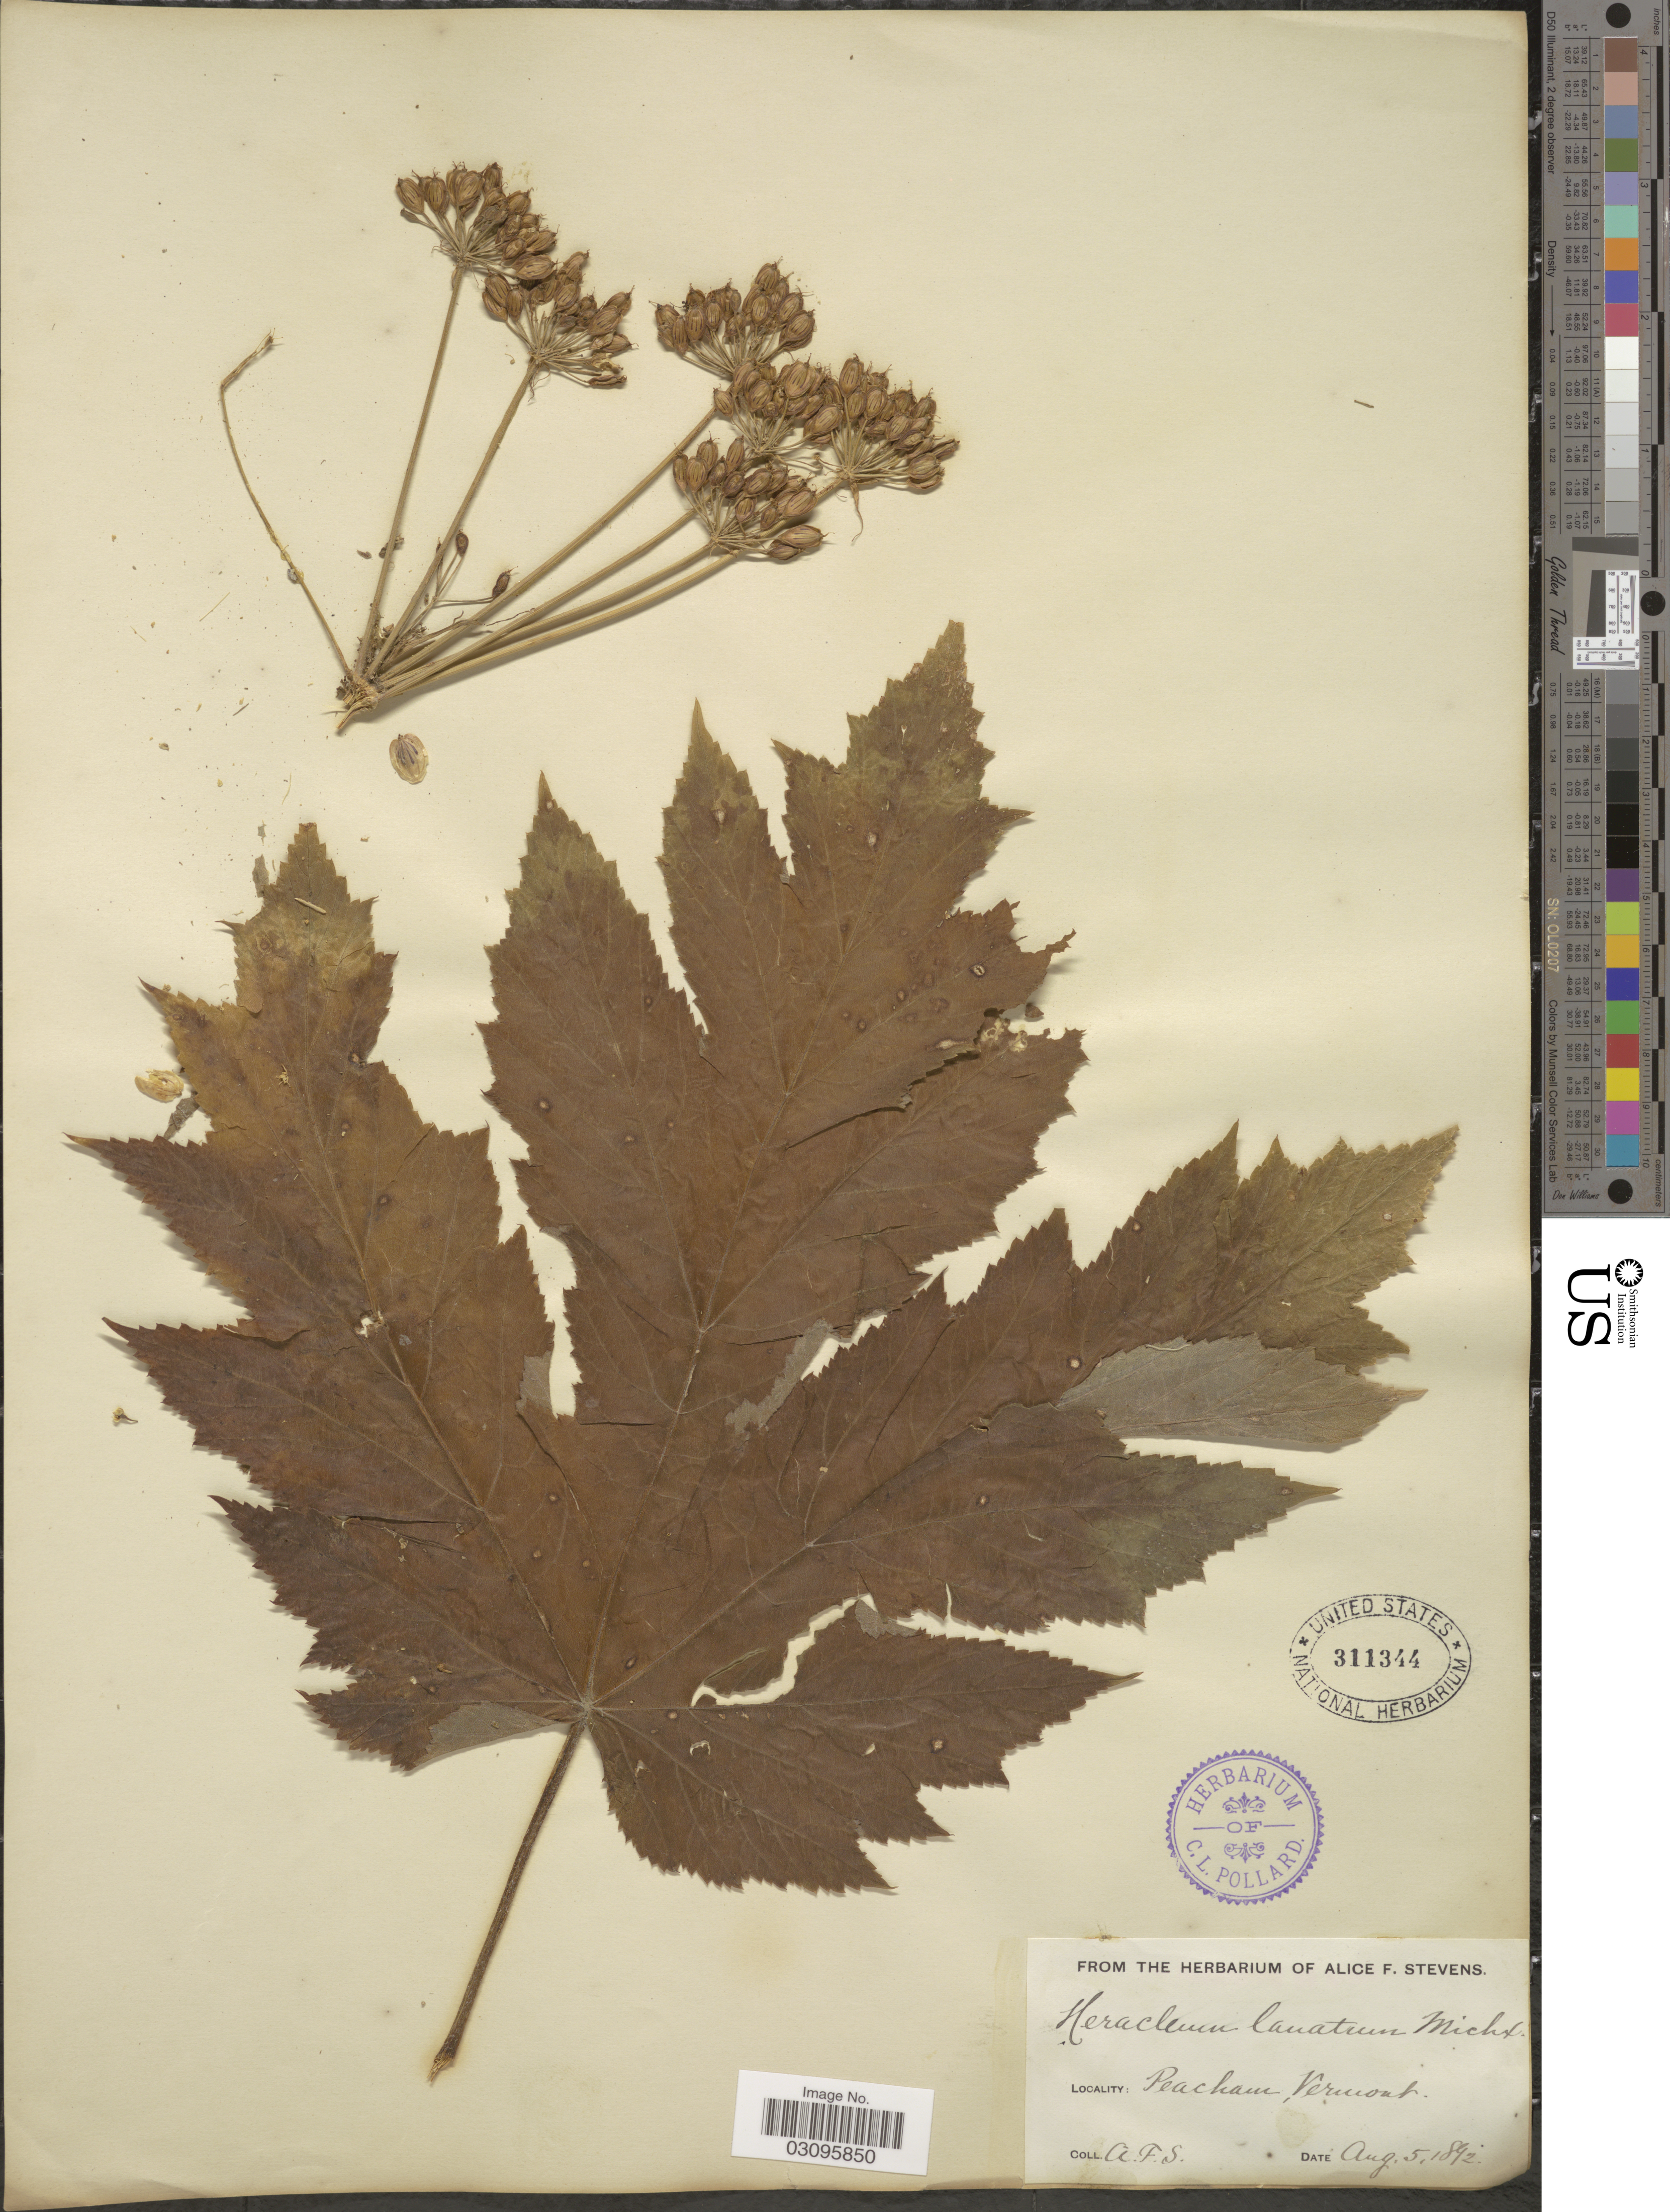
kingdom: Plantae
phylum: Tracheophyta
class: Magnoliopsida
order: Apiales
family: Apiaceae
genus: Heracleum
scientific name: Heracleum lanatum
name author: Michx.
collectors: A. Stevens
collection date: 1892-08-05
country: United States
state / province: Vermont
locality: Peacham.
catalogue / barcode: US 311344